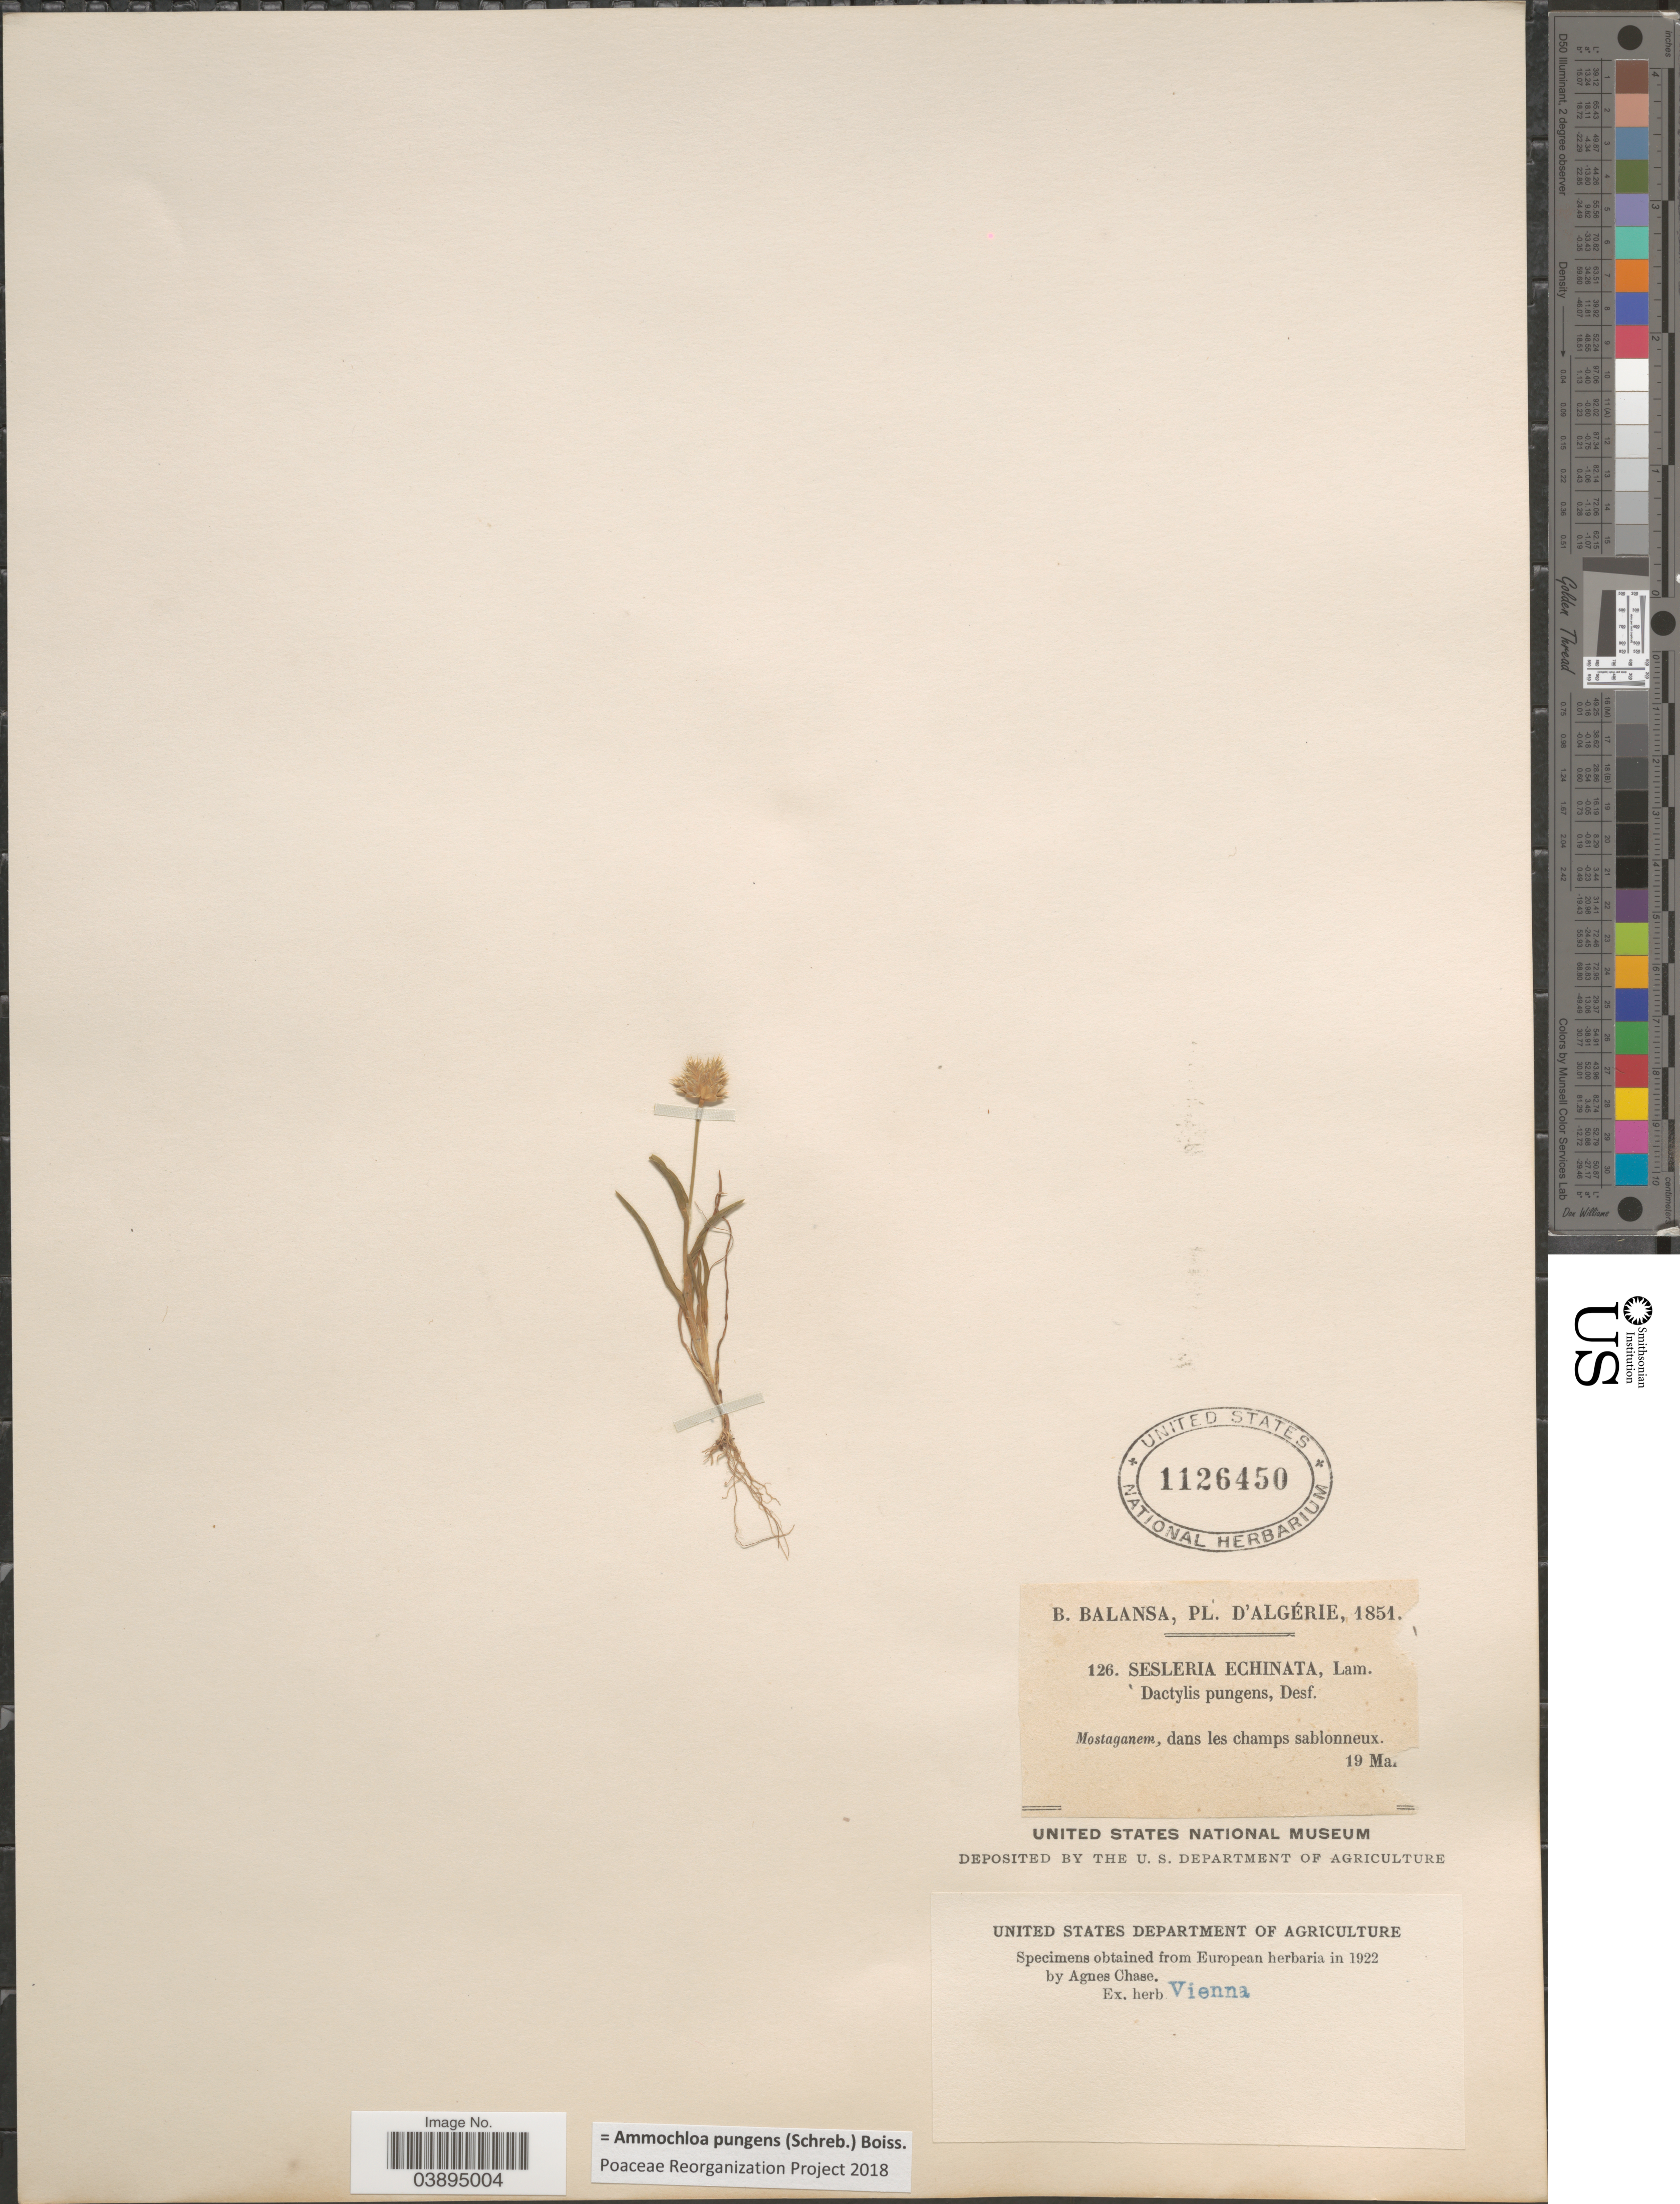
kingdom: Plantae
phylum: Tracheophyta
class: Liliopsida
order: Poales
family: Poaceae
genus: Ammochloa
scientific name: Ammochloa pungens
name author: (Schreb.) Boiss.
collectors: B. Balansa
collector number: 126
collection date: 1851-03-19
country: Algeria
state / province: Mostaganem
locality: D'Algérie. Dans les champs sablonneux.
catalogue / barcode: US 1126450